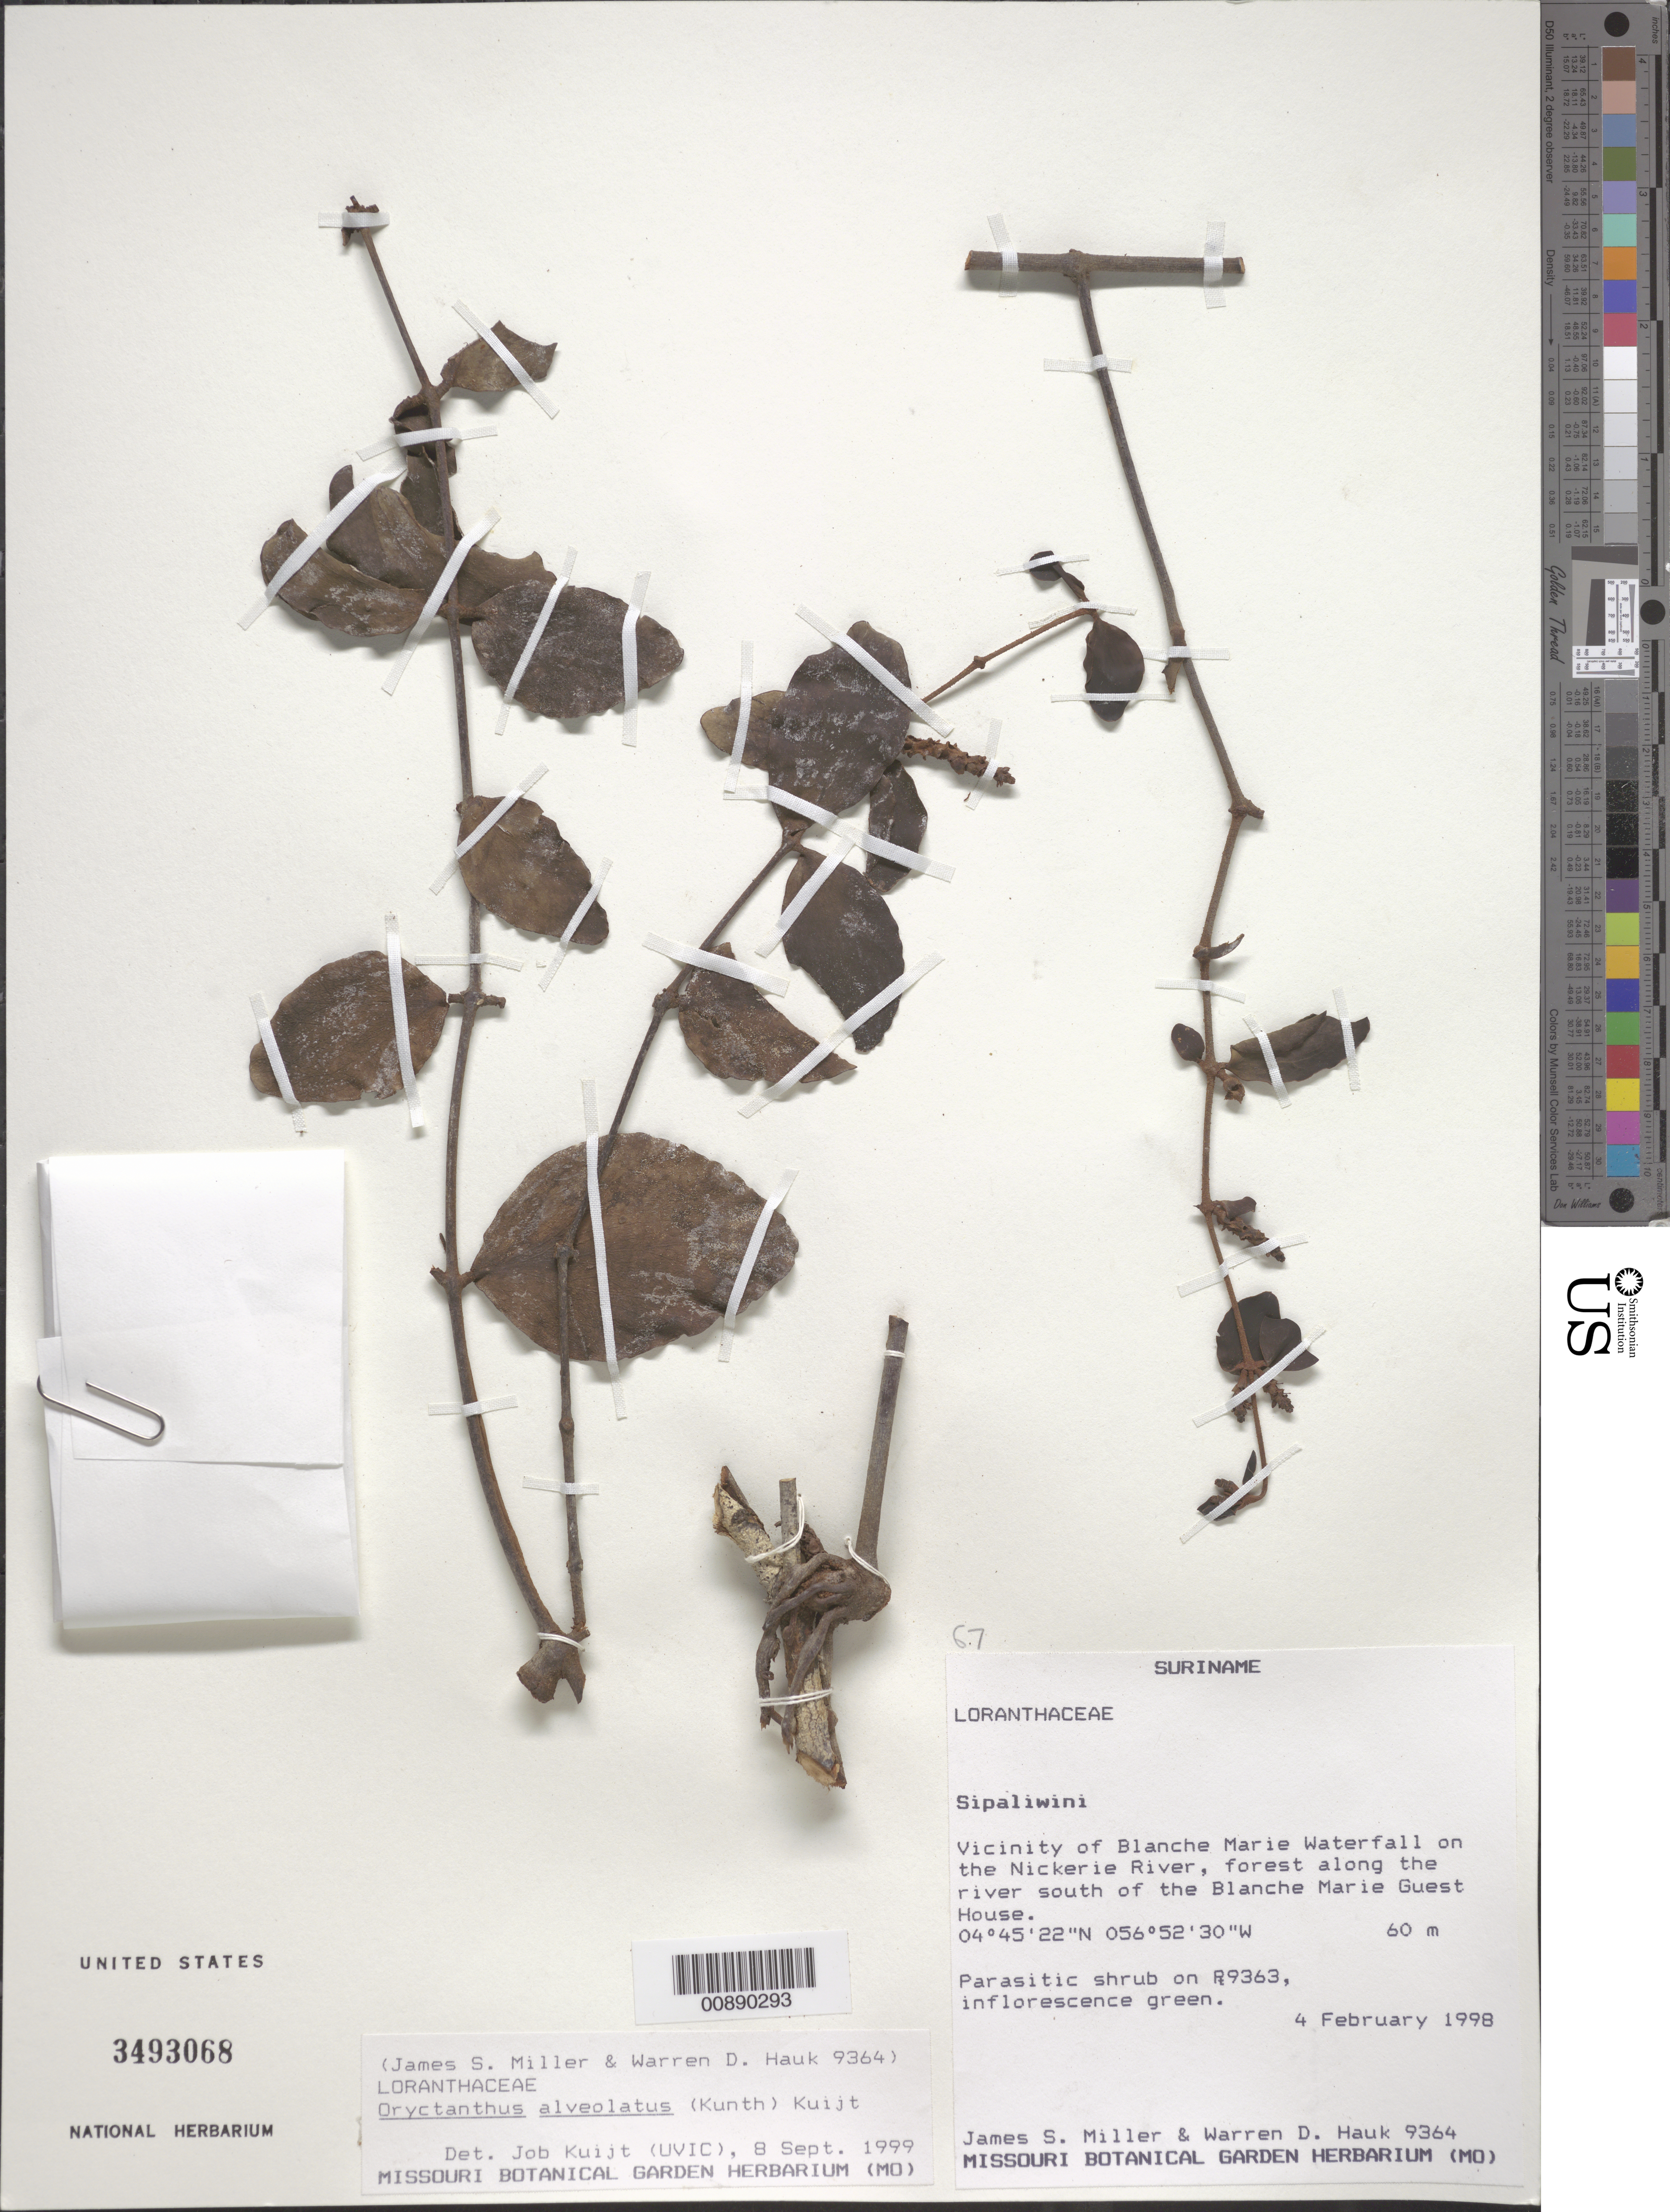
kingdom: Plantae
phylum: Tracheophyta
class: Magnoliopsida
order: Santalales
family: Loranthaceae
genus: Oryctanthus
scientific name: Oryctanthus alveolatus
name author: (Kunth) Kuijt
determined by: Kuijt, Job, (CANADA)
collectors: J. S. Miller, R. J. Evans & W. Hauk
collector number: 9364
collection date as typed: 4-Feb-98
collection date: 1998-02-04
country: Suriname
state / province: Sipaliwini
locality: Blanche Marie falls, vic., on Nickerie R., forest around Blanche Marie Guest House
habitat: Forest along river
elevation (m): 60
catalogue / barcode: US 3493068